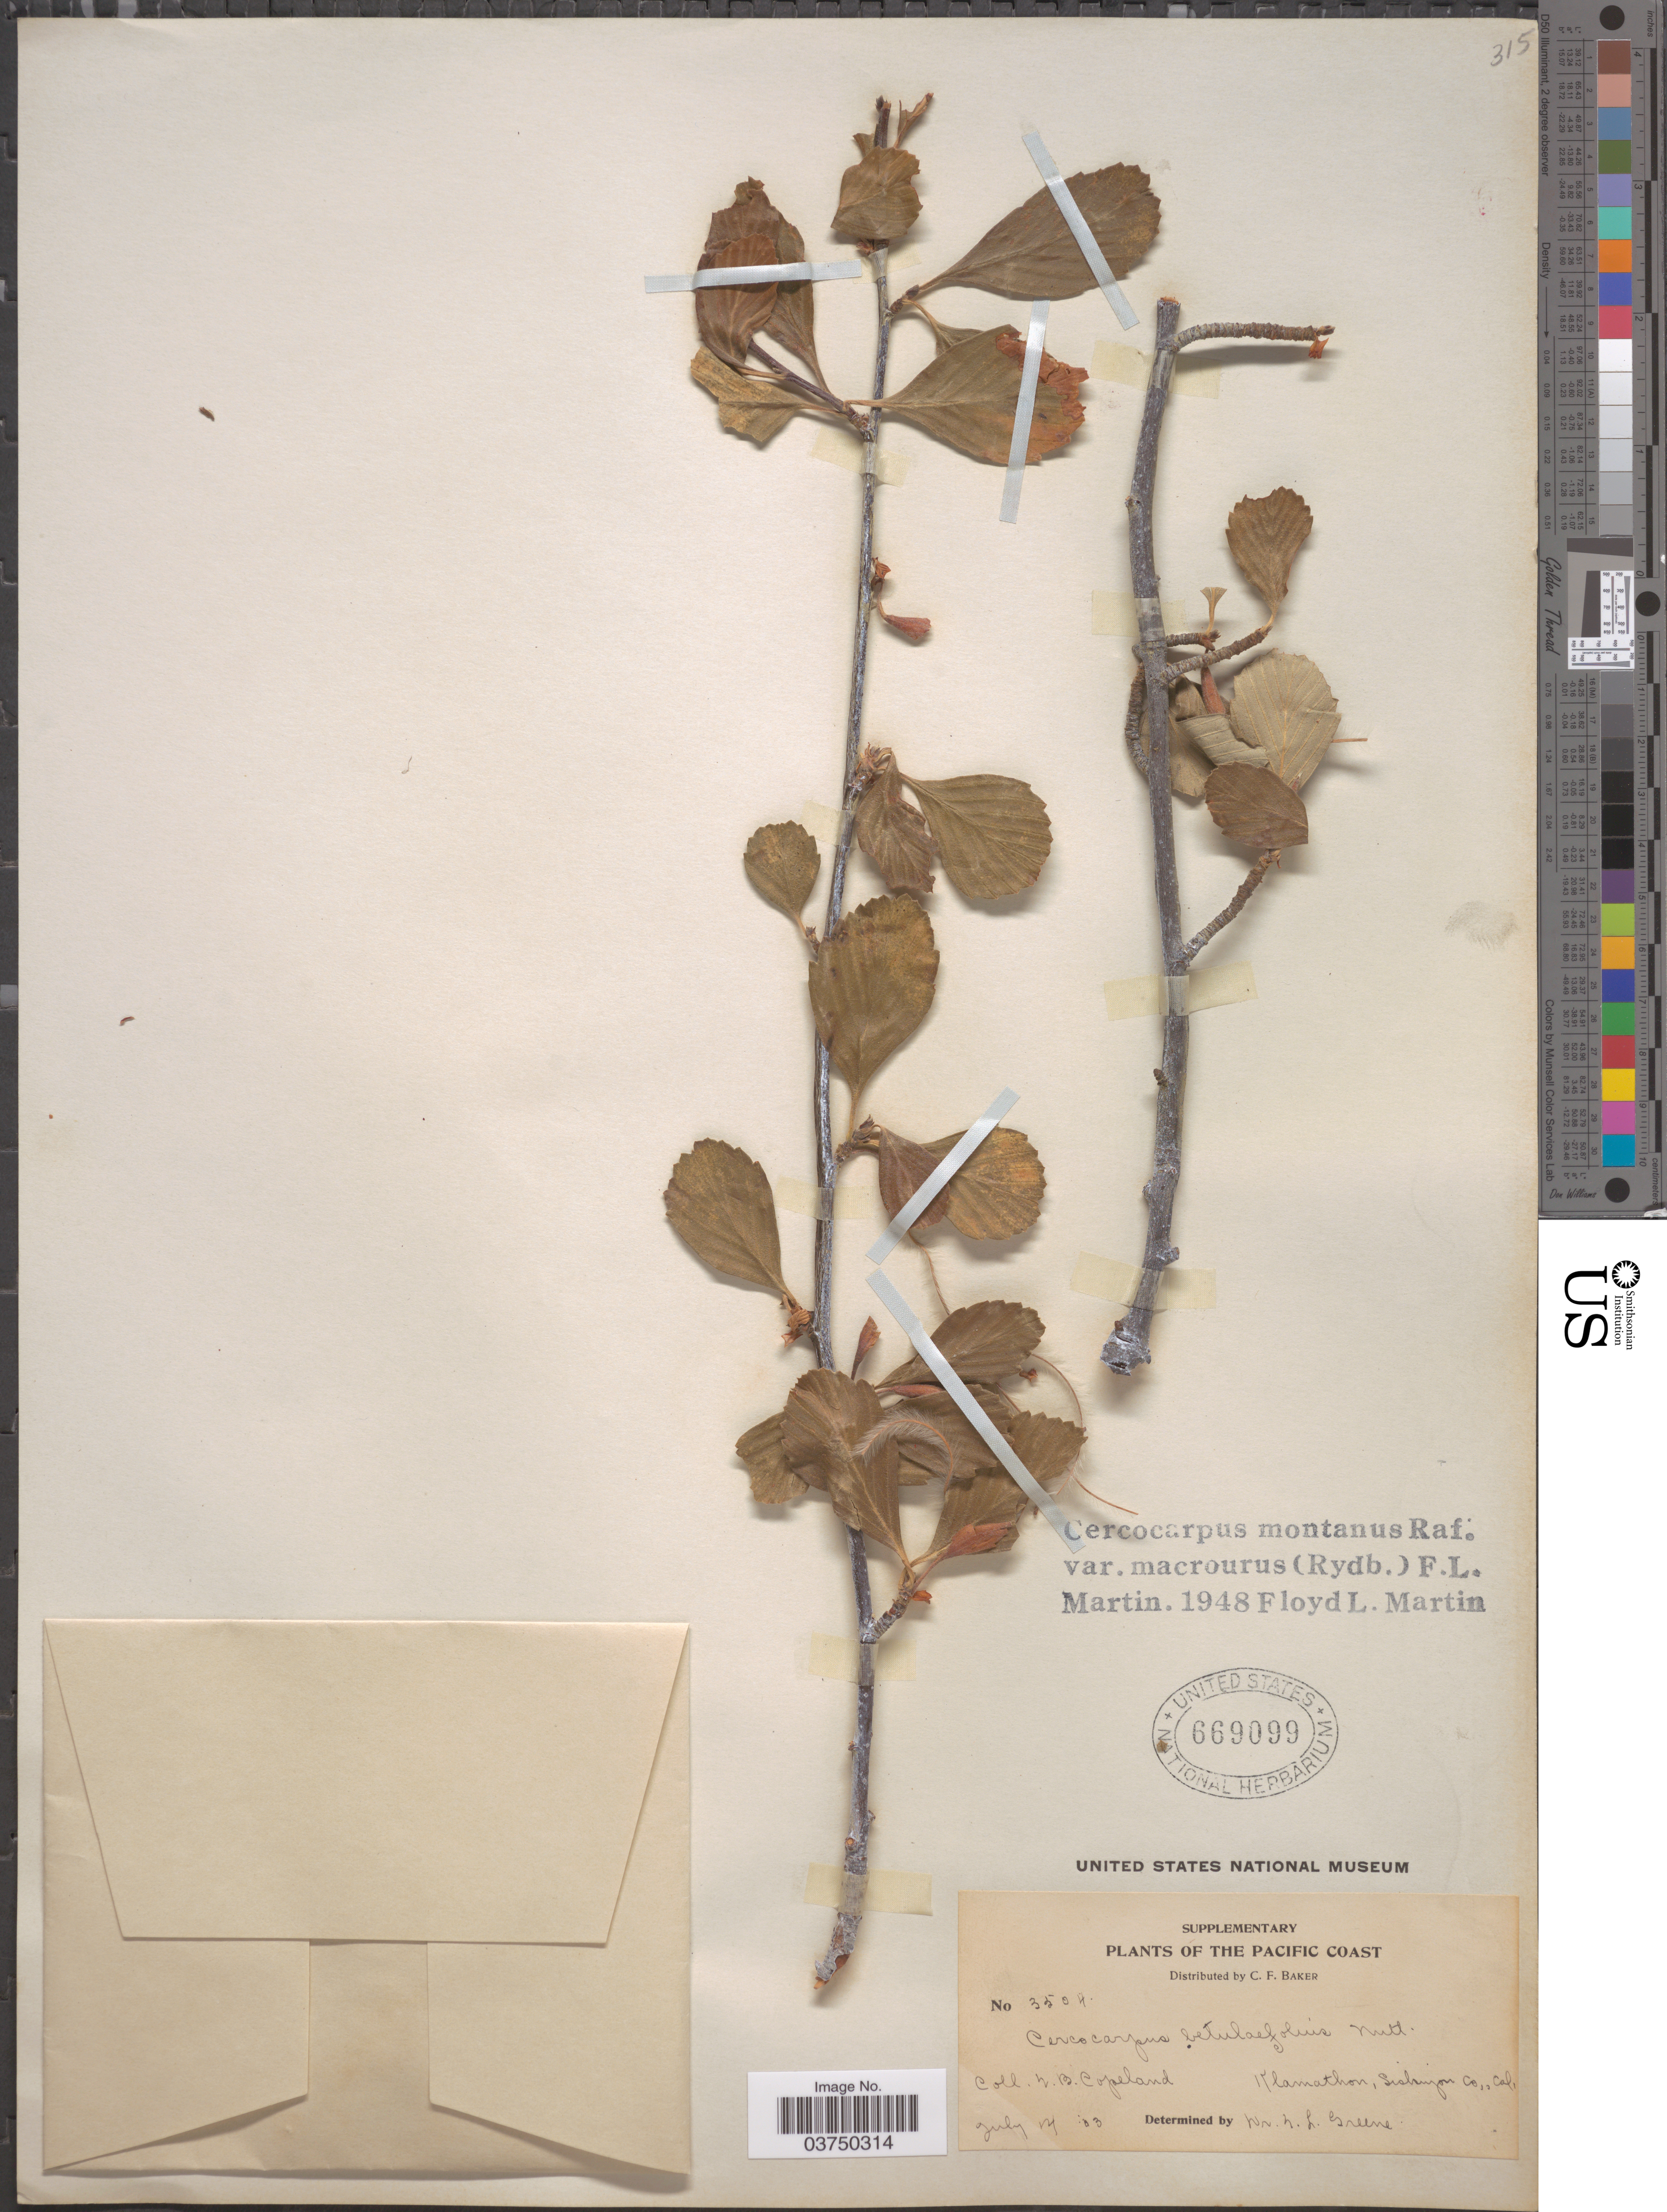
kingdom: Plantae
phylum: Tracheophyta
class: Magnoliopsida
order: Rosales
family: Rosaceae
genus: Cercocarpus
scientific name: Cercocarpus montanus var. macrourus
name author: (Rydb.) F.L. Martin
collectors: L. B. Copeland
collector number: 3504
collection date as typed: Transcribed d/m/y: 14/7/3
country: United States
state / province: California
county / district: Siskiyou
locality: Pacific Coast. Klamathon, Siskiyou Co.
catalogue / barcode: US 669099